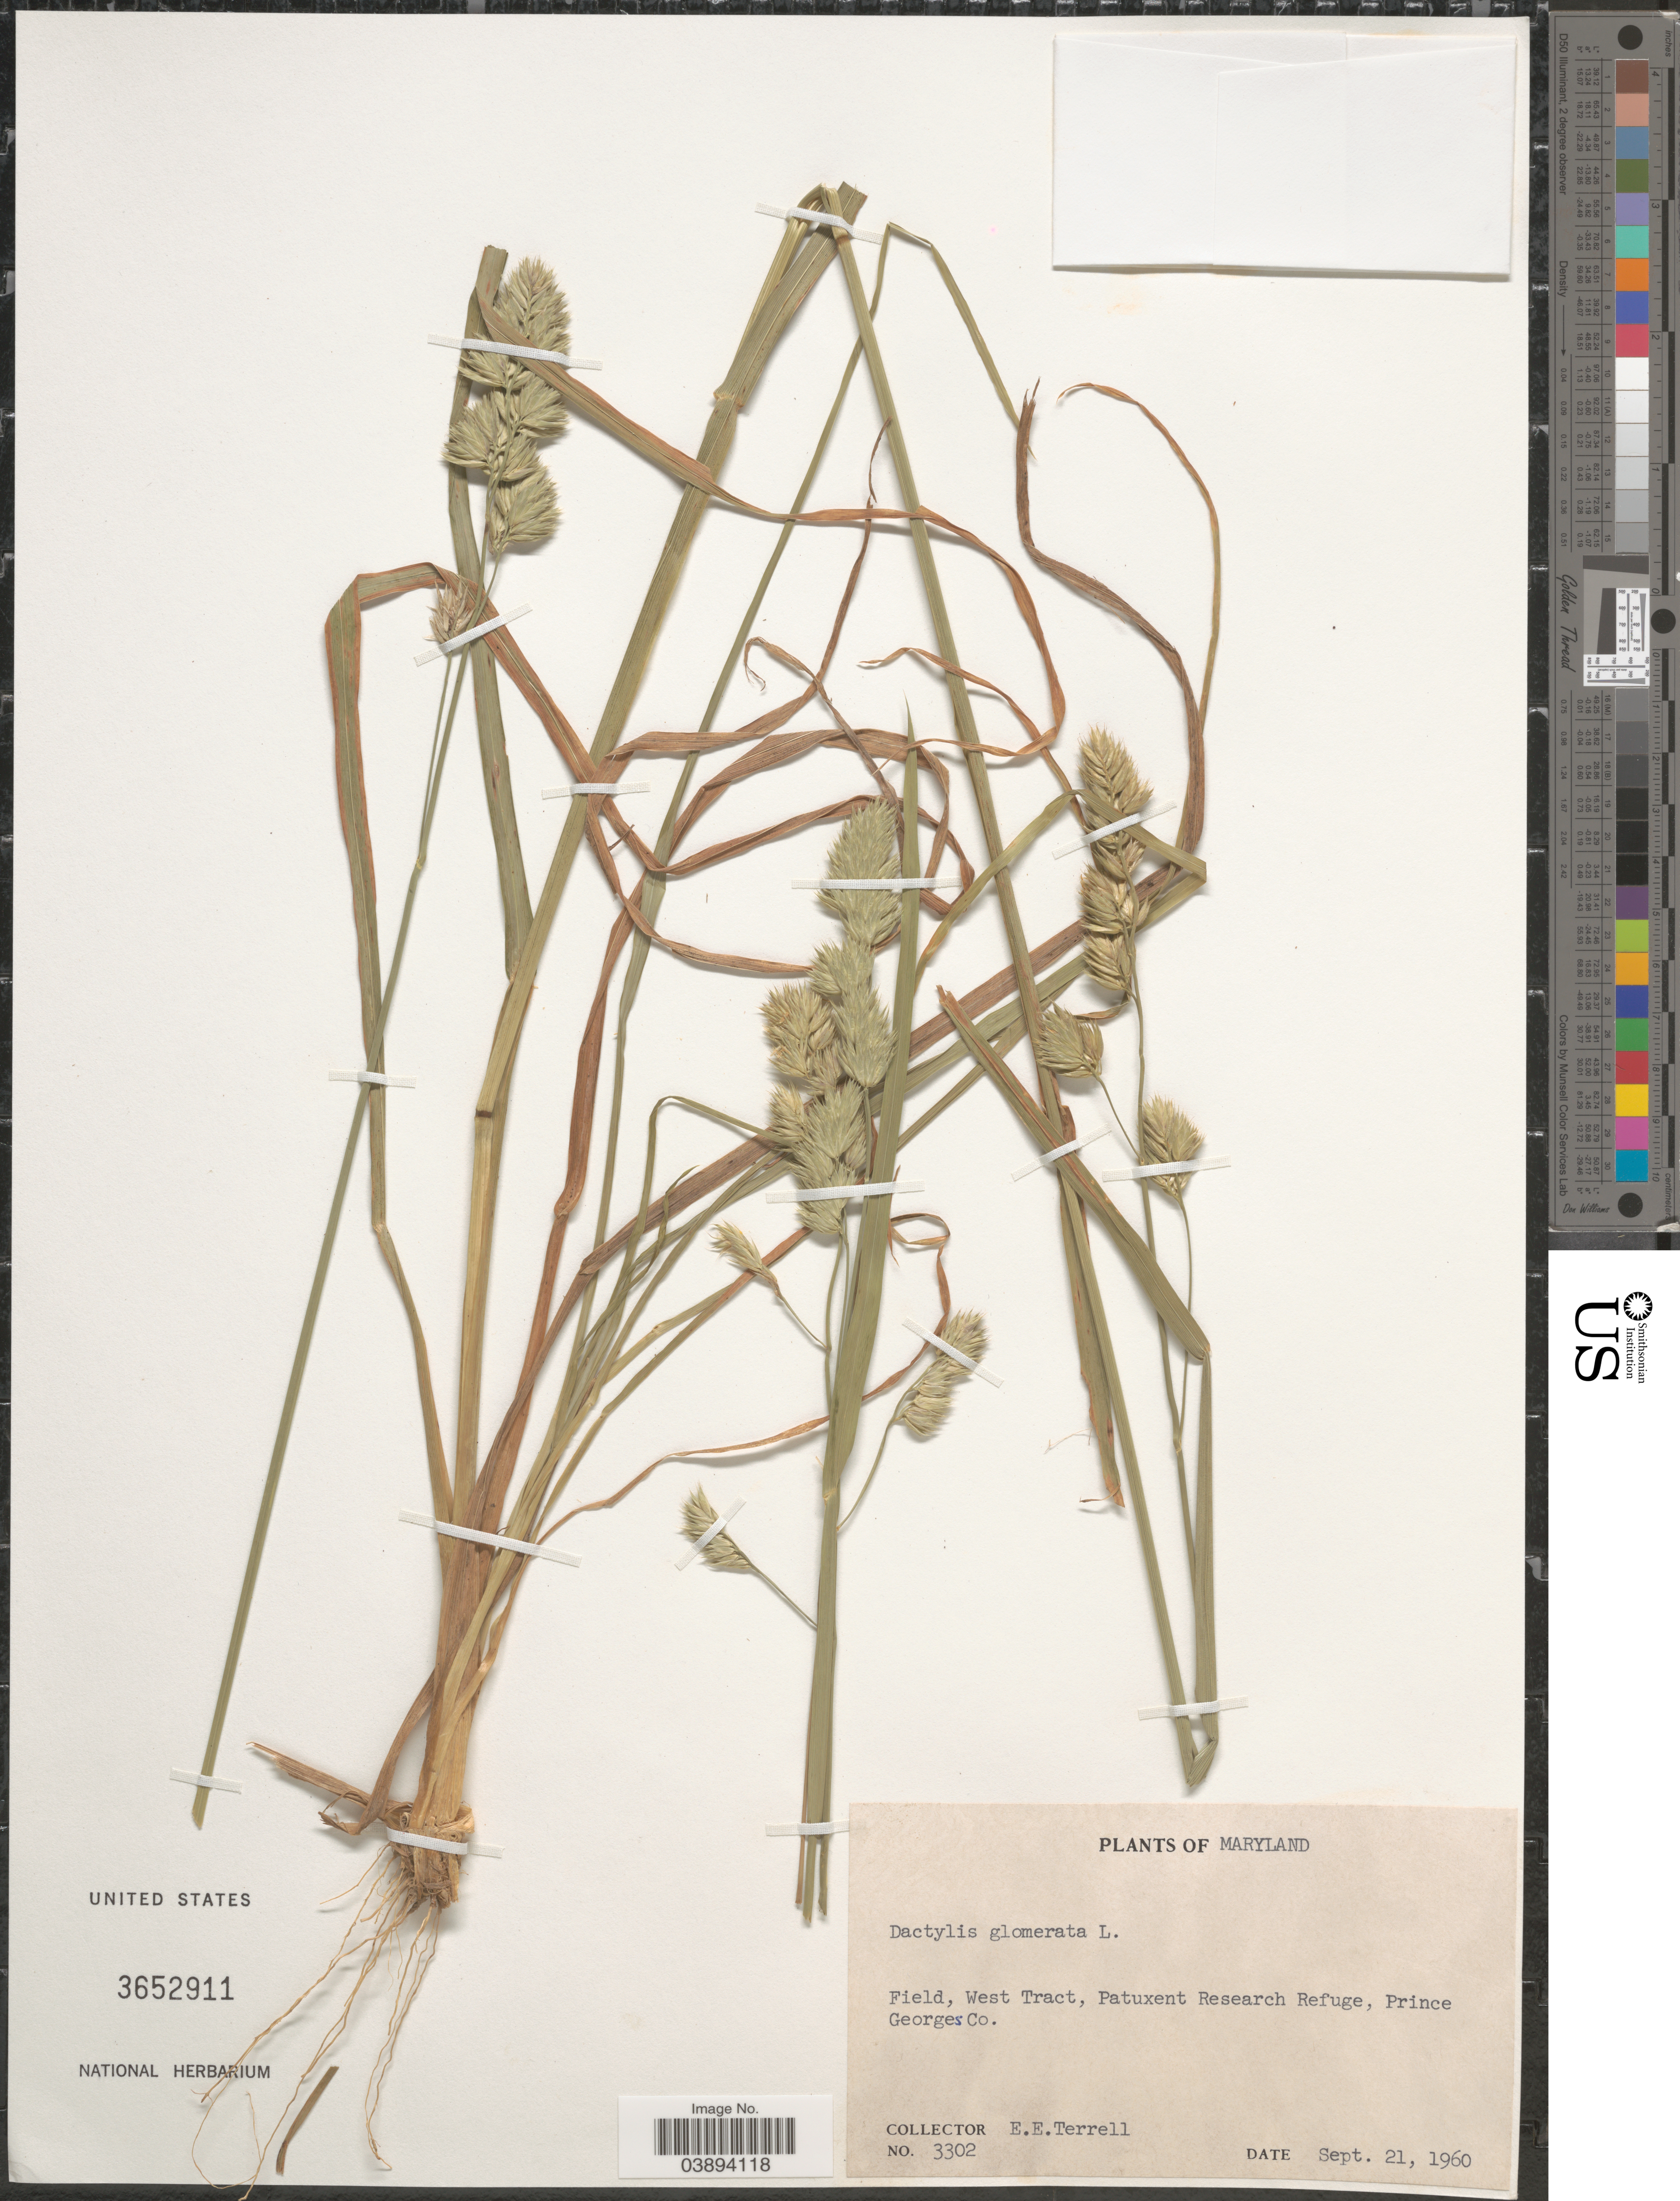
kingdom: Plantae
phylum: Tracheophyta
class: Liliopsida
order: Poales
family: Poaceae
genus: Dactylis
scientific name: Dactylis glomerata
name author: L.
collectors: E. E. Terrell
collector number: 3302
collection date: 1960-09-21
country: United States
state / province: Maryland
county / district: Prince George's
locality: Field, West Tract, Patuxent Research Refuge, Prince Georges Co.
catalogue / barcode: US 3652911